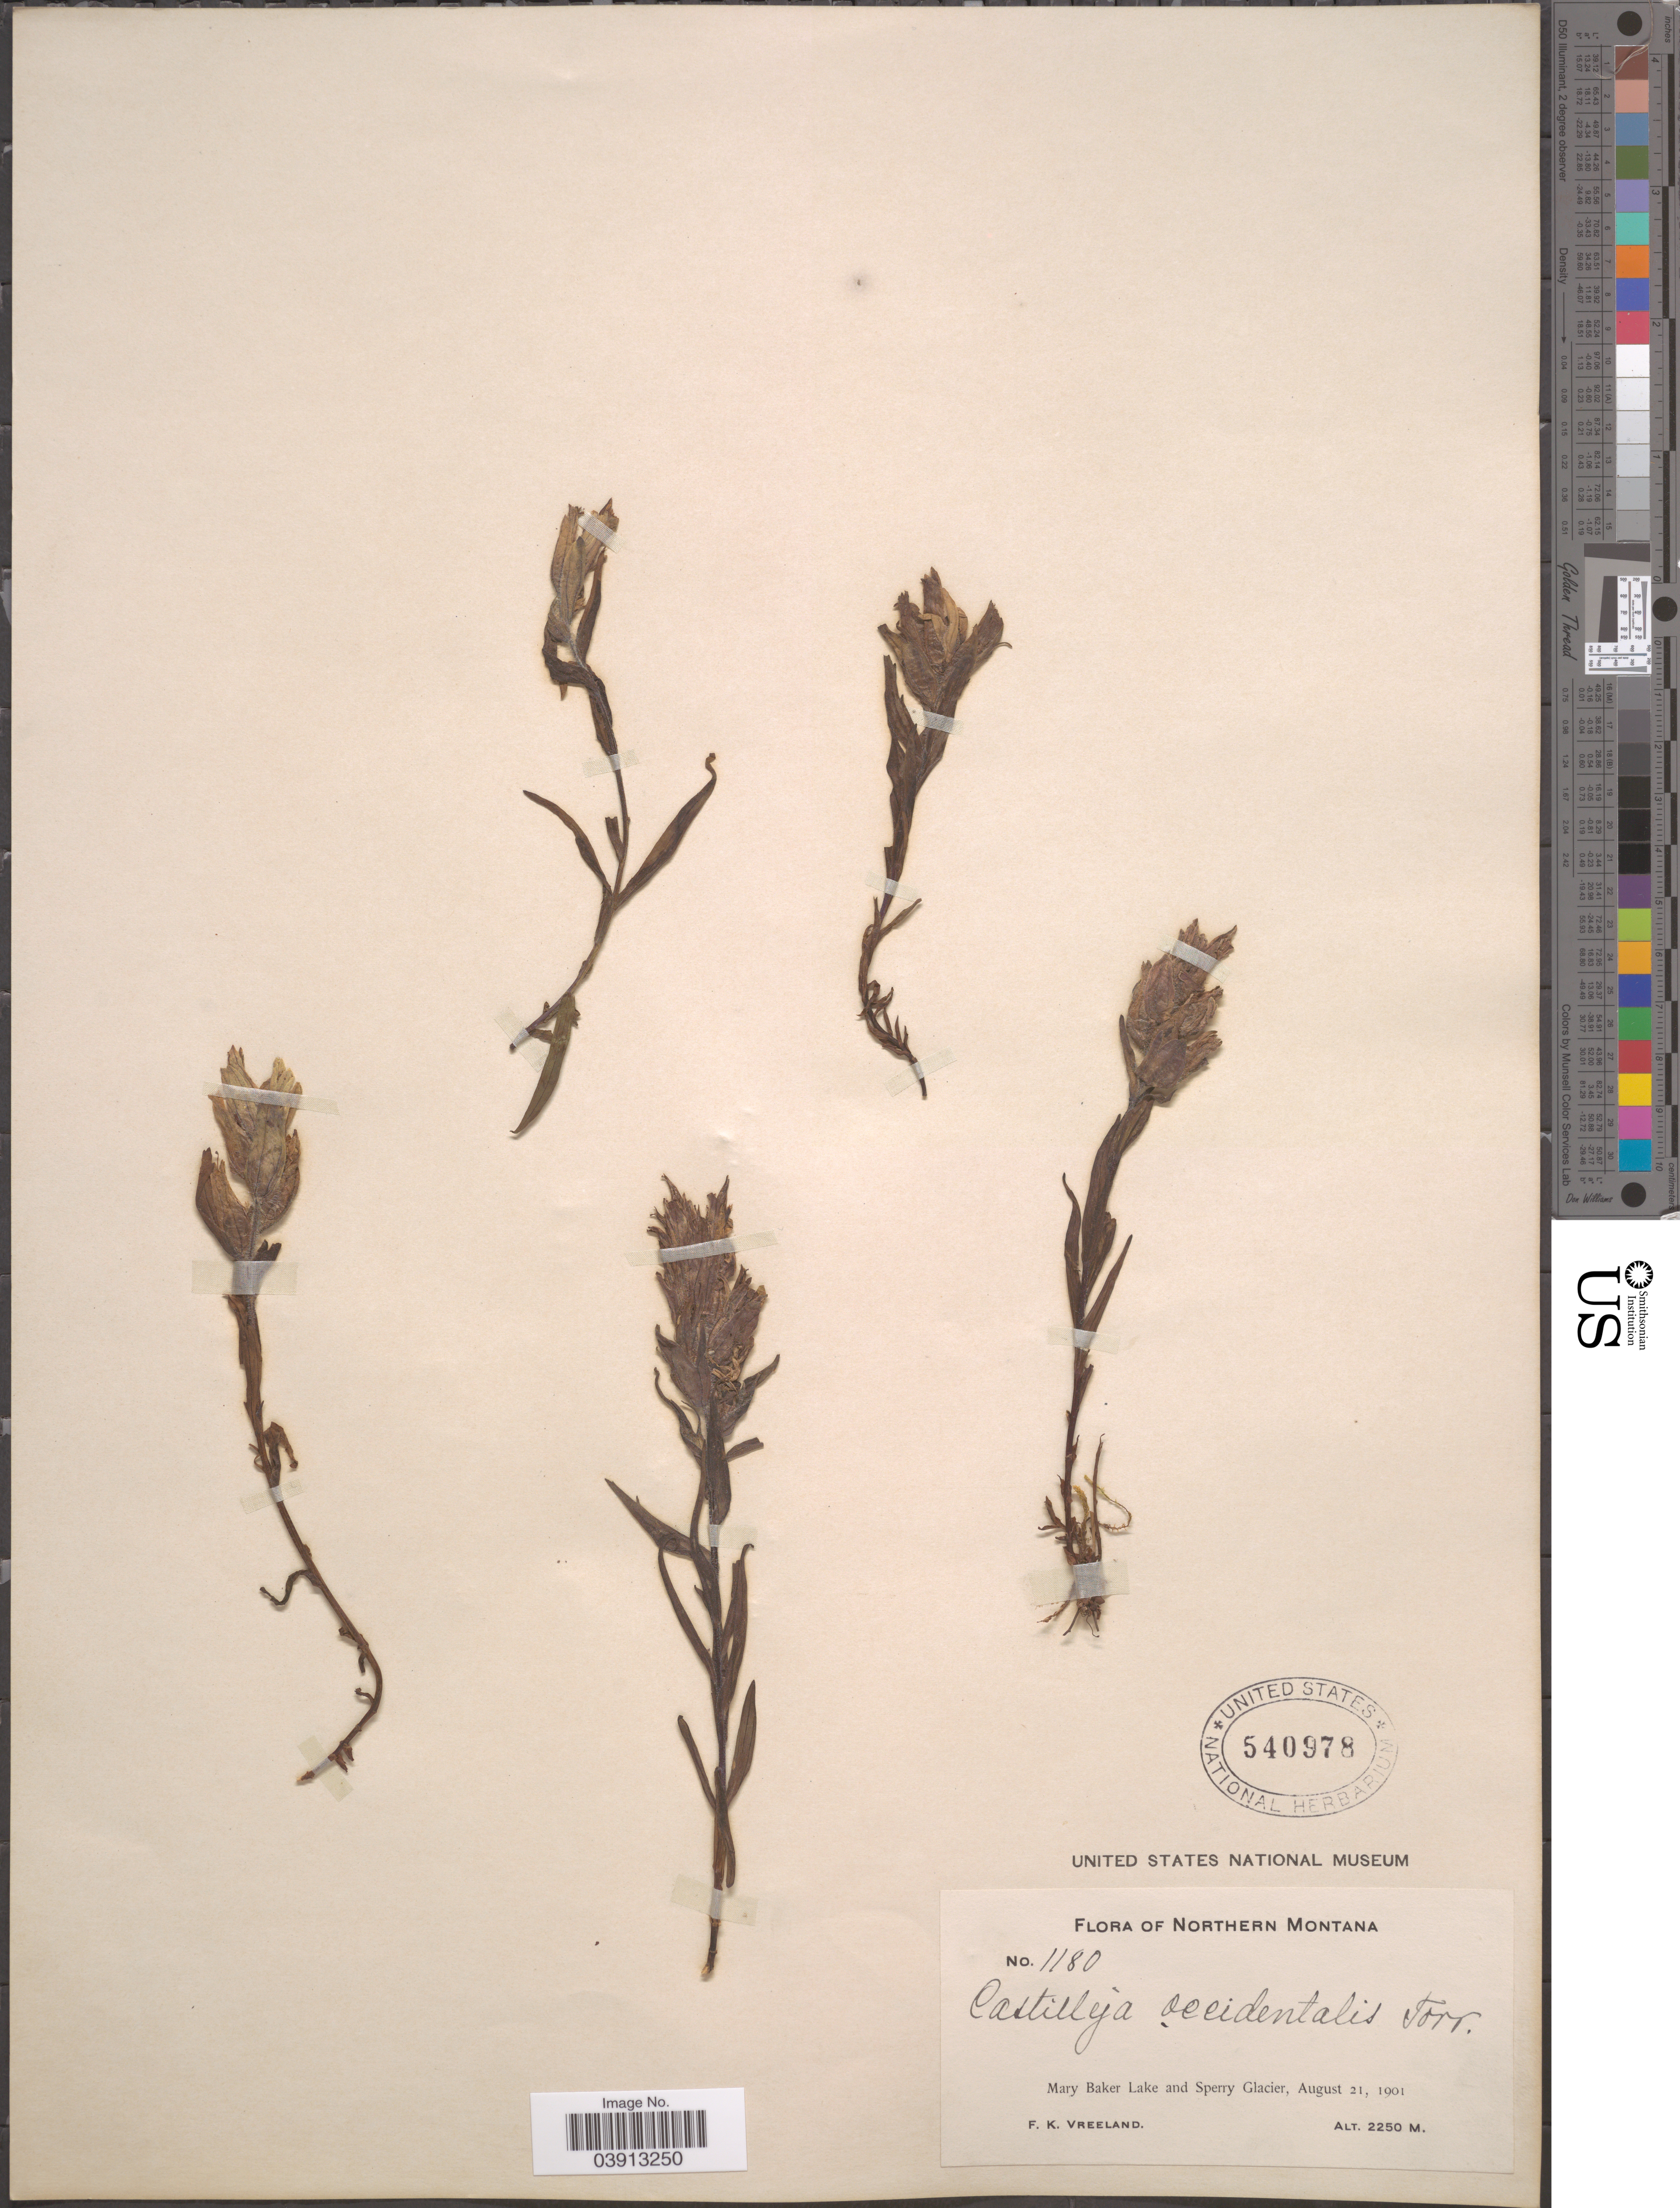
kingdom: Plantae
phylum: Tracheophyta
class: Magnoliopsida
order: Lamiales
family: Orobanchaceae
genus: Castilleja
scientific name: Castilleja occidentalis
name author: Torr.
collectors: F. Vreeland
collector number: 1180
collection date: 1901-08-21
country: United States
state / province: Montana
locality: Northern Montana. Mary Baker Lake and Sperry Glacier.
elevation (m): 2250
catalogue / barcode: US 540978